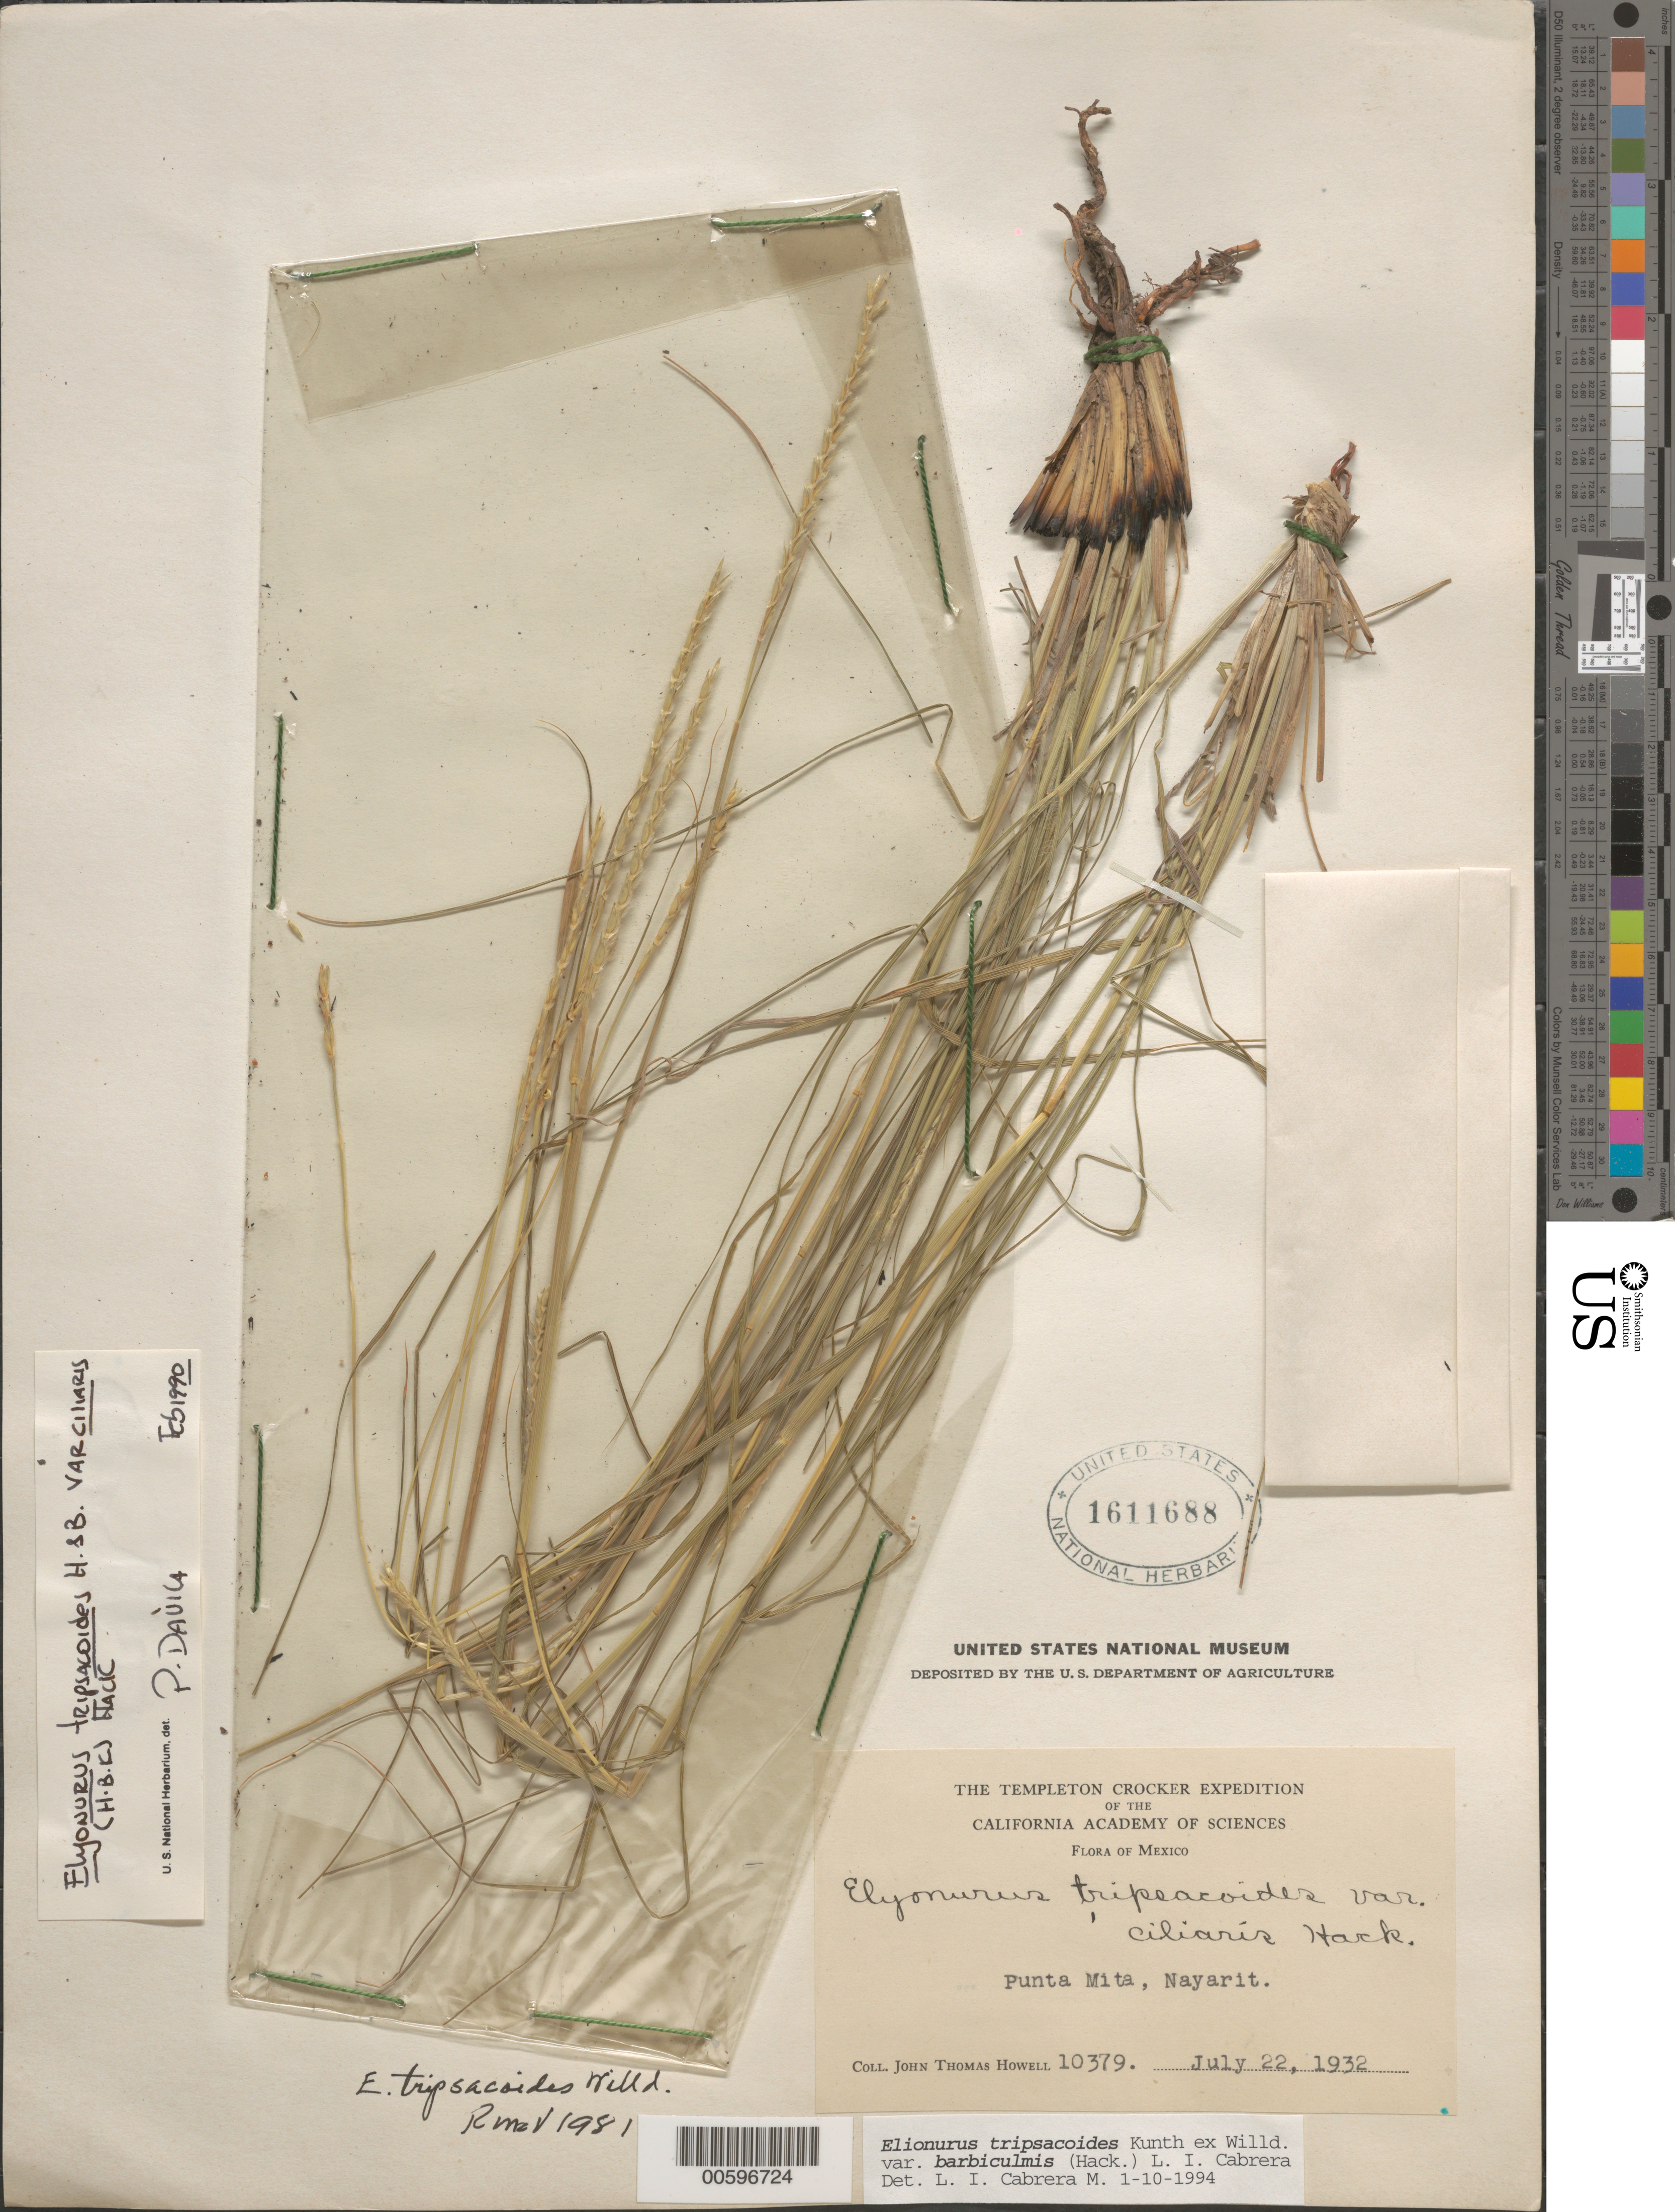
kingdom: Plantae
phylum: Tracheophyta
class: Liliopsida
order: Poales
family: Poaceae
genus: Elionurus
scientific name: Elionurus tripsacoides var. barbiculmis (Hack.) L.I. Cabrera & Dávila, comb. ined.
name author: (Hack.) L.I. Cabrera & Dávila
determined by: Cabrera M., L. I.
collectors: J. T. Howell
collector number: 10379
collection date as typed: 22 Jul 1932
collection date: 1932-07-22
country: Mexico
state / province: Nayarit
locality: Punta Mita.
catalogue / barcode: US 1611688